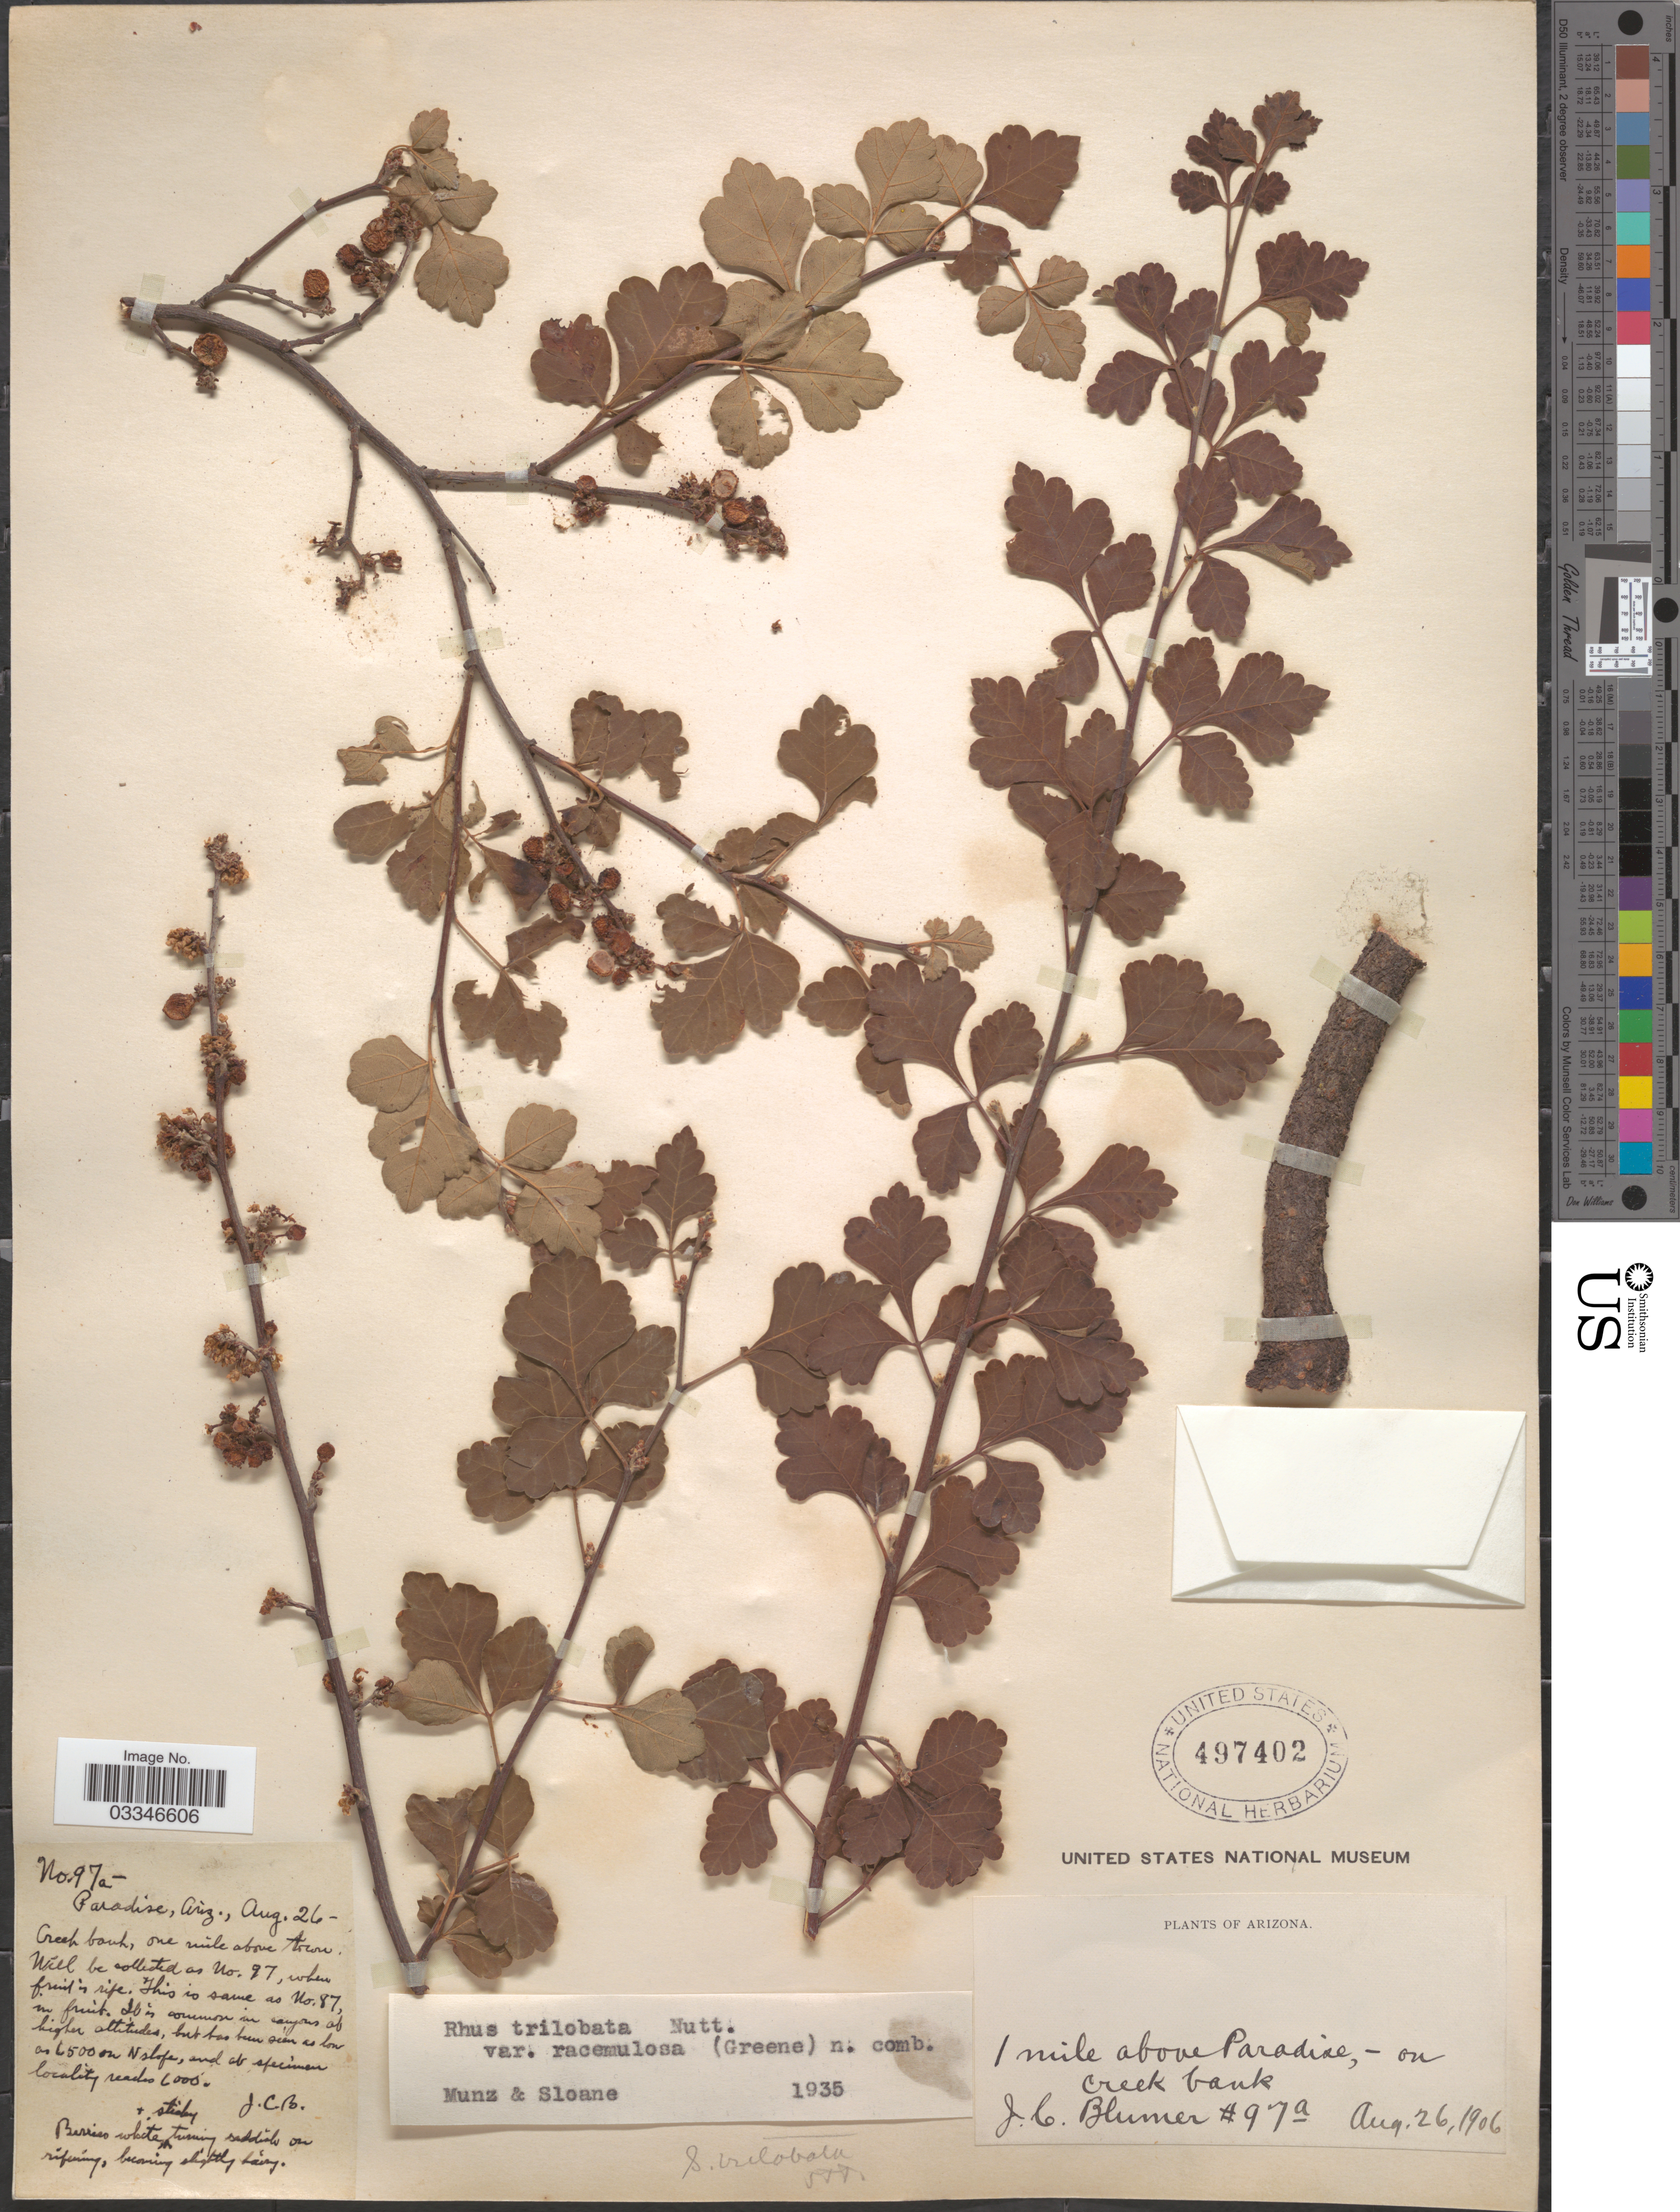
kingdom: Plantae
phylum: Tracheophyta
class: Magnoliopsida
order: Sapindales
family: Anacardiaceae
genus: Rhus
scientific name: Rhus trilobata var. racemulosa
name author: (Greene) F.A. Barkley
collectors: J. C. Blumer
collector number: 97a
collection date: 1906-08-26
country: United States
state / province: Arizona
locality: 1 mile above Paradise, one mile above town.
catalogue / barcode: US 497402